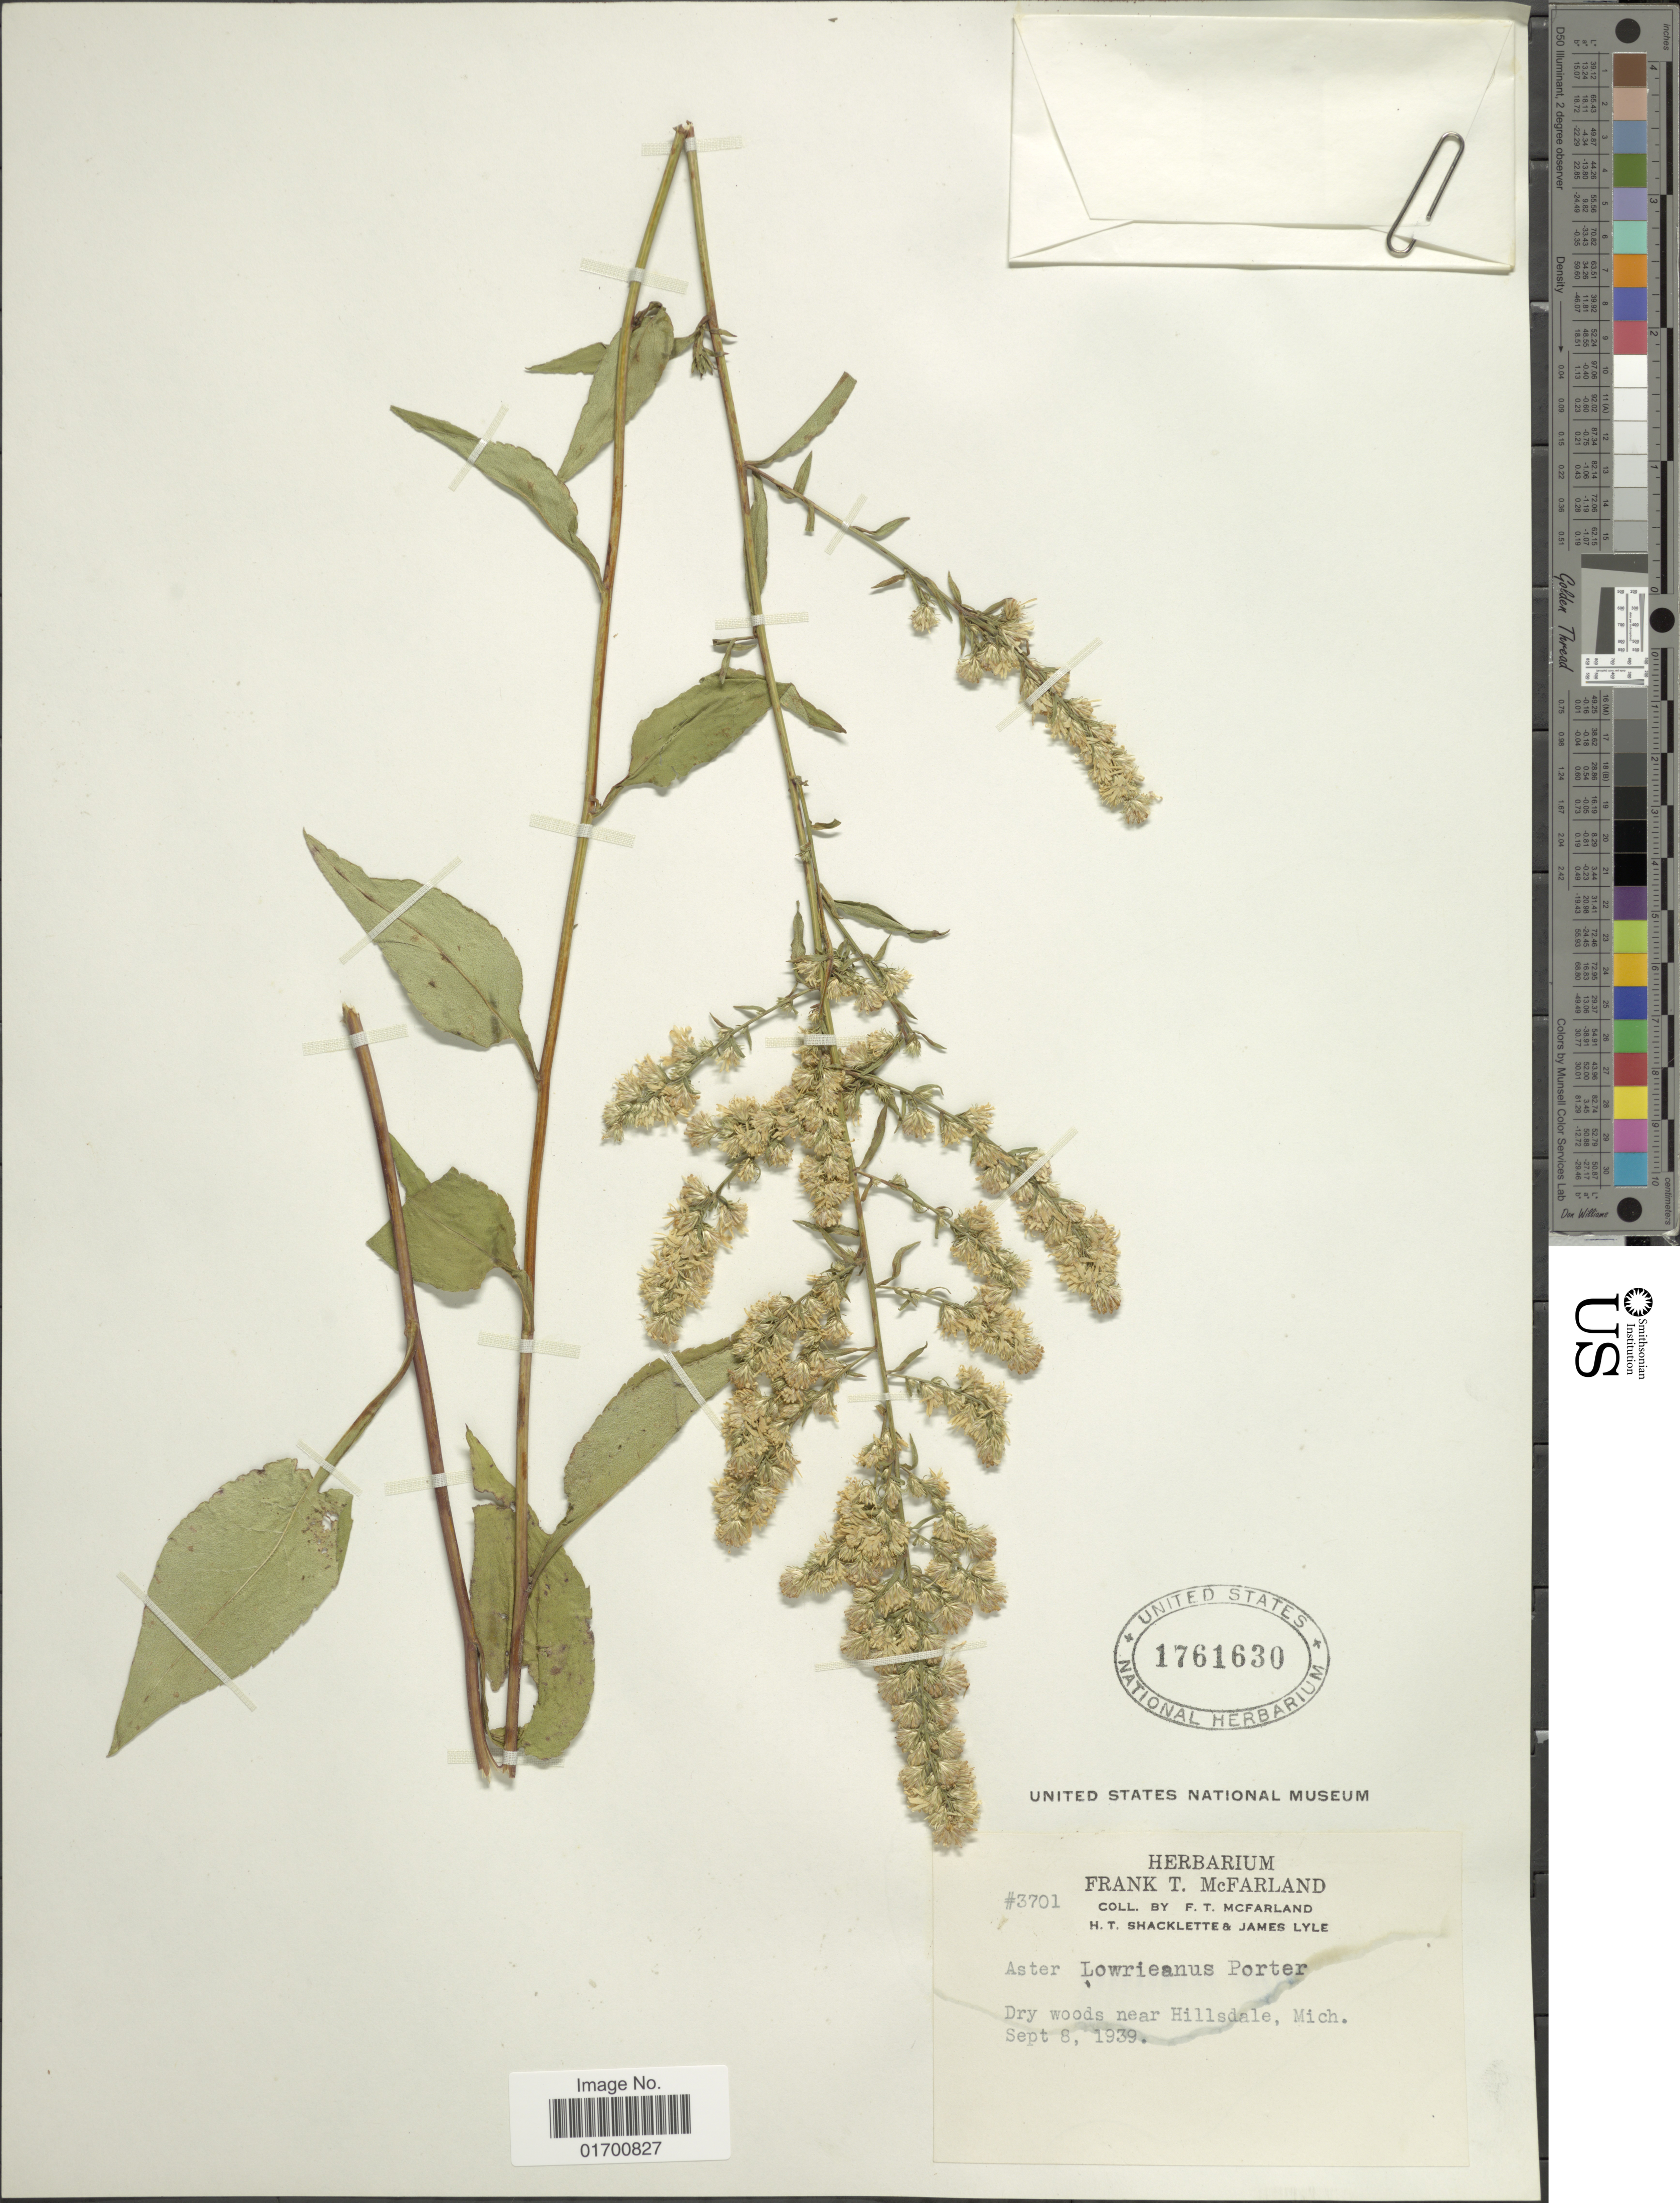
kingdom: Plantae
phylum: Tracheophyta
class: Magnoliopsida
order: Asterales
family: Asteraceae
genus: Symphyotrichum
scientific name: Symphyotrichum lowrieanum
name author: (Porter) G.L. Nesom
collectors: F. McFarland, H. Shacklette & J. Lyle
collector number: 3701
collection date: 1939-09-08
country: United States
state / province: Michigan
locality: Dry woods, near Hillsdale, Mich.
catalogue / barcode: US 1761630